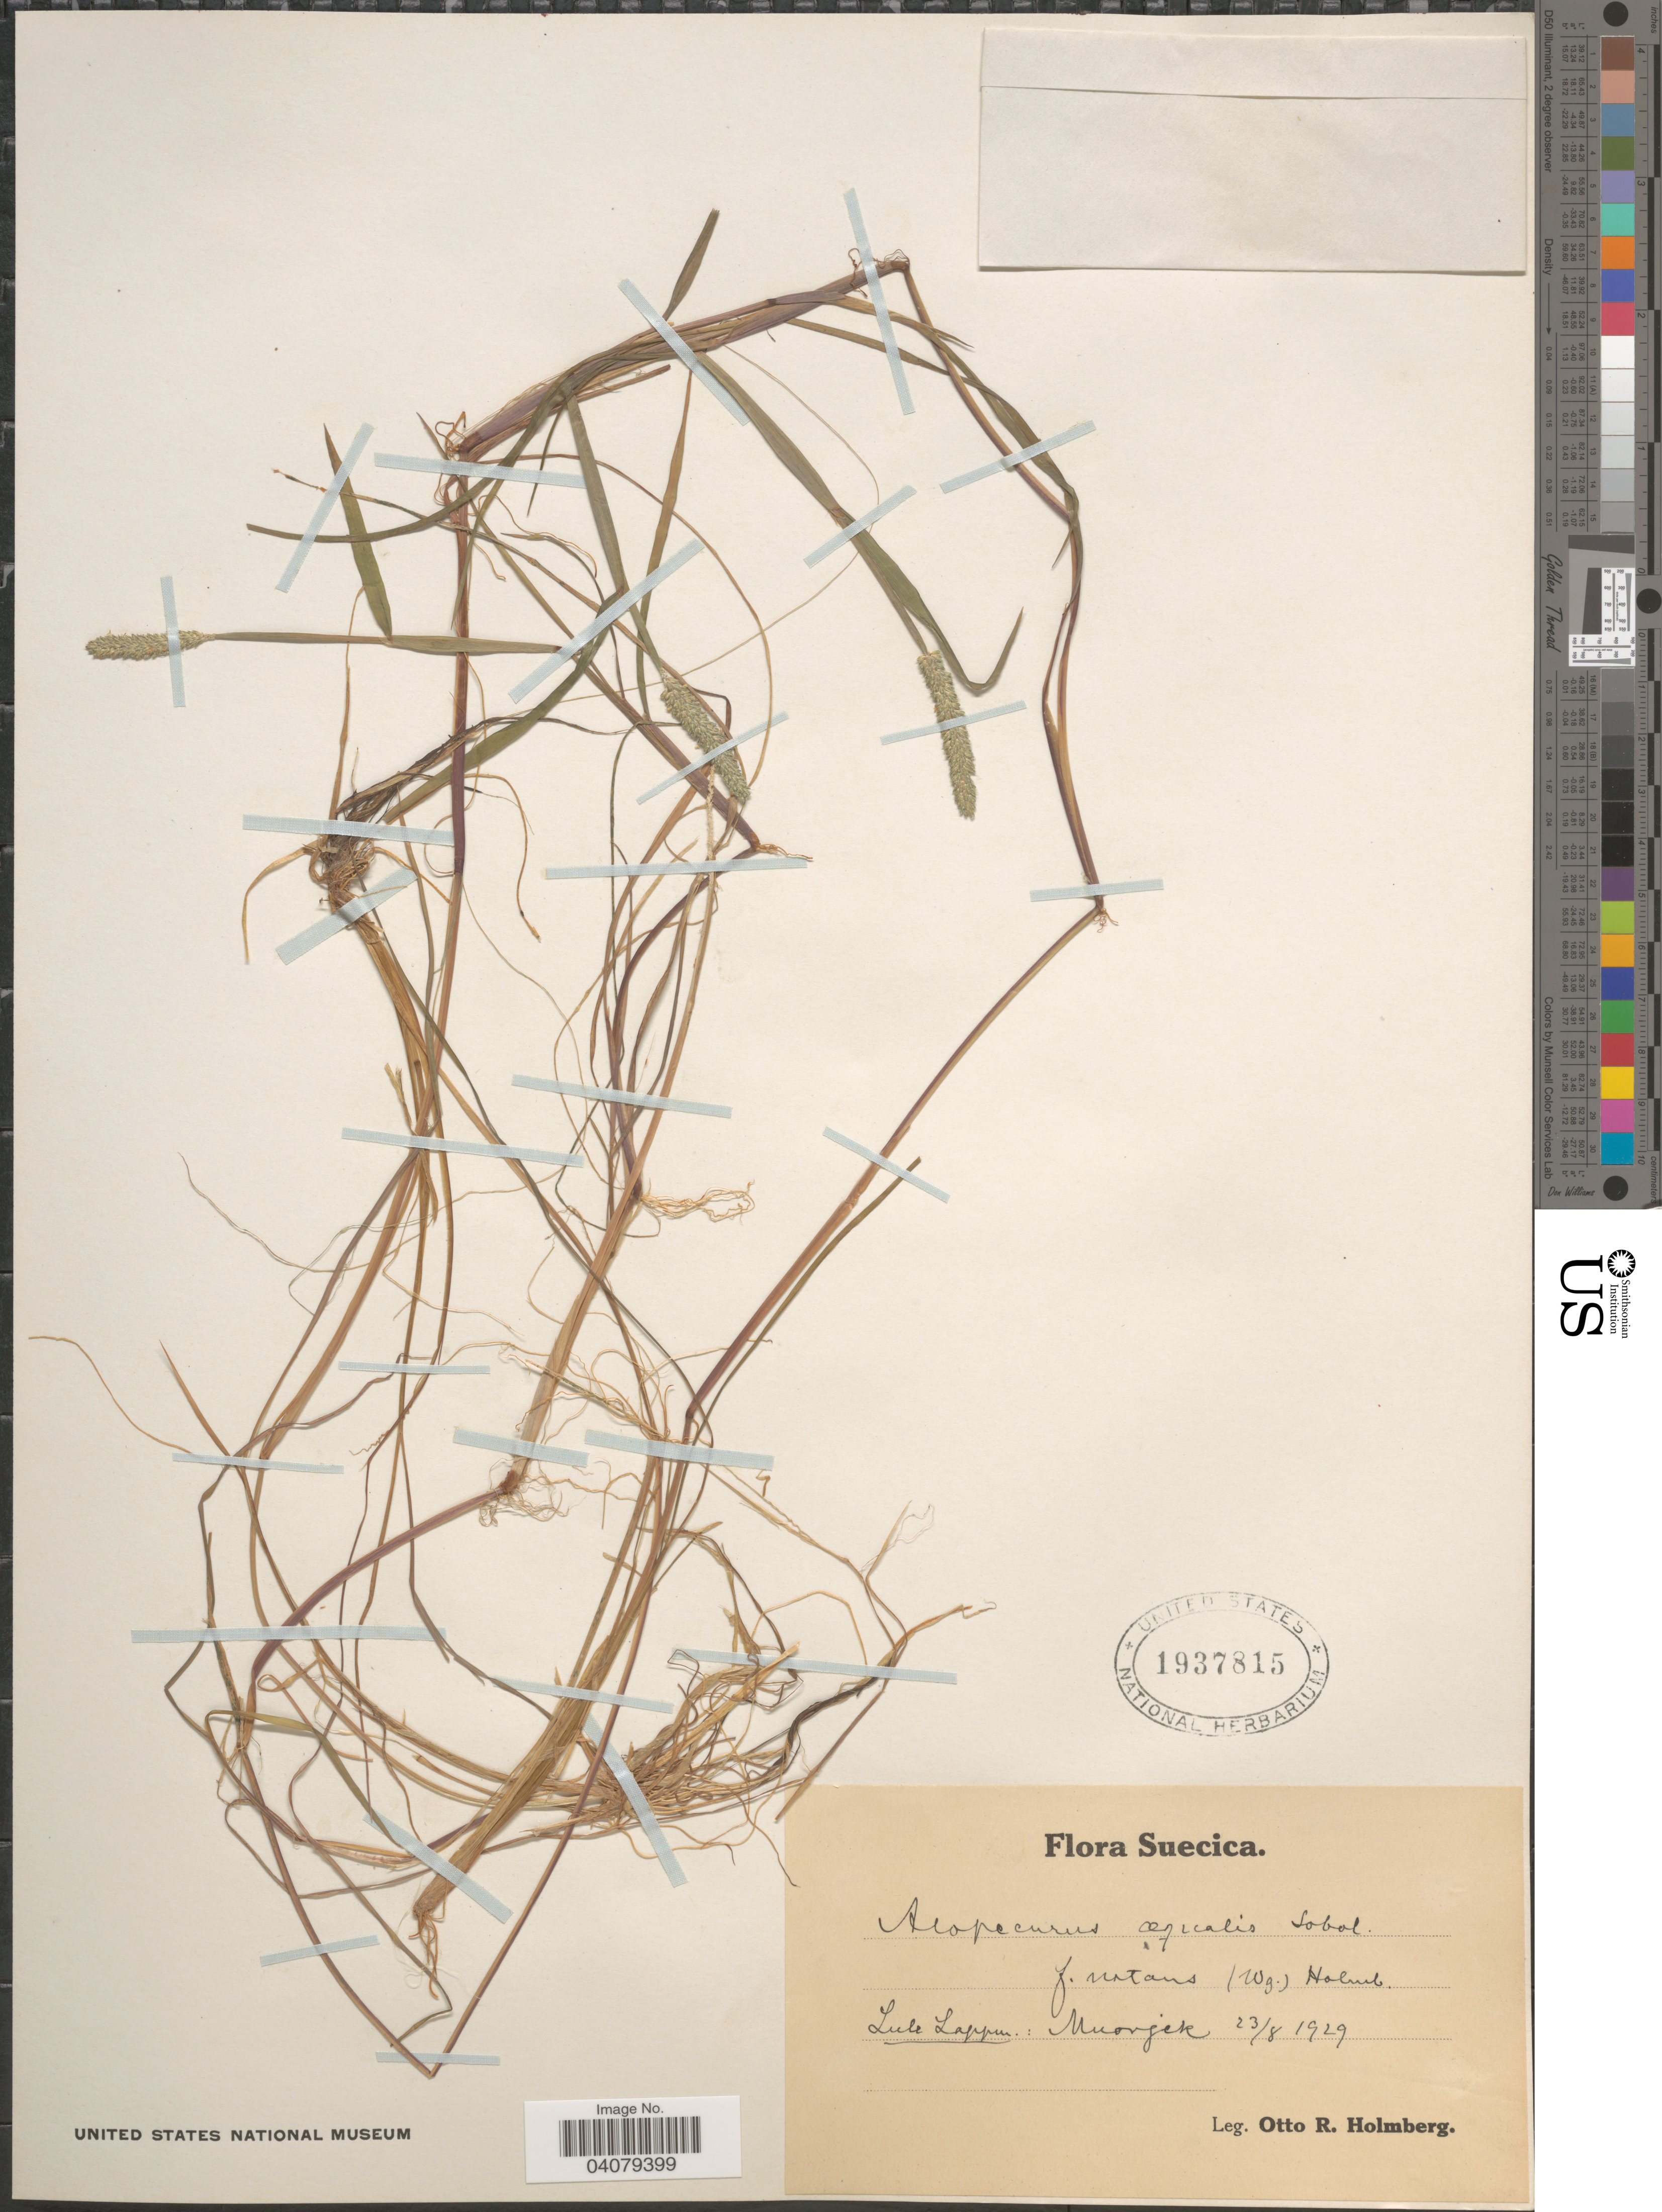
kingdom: Plantae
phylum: Tracheophyta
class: Liliopsida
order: Poales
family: Poaceae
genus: Alopecurus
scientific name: Alopecurus arundinaceus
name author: Poir.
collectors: O. Holmberg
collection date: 1929-08-23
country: Sweden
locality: Lule Lappm: Muorjek.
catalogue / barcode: US 1937815